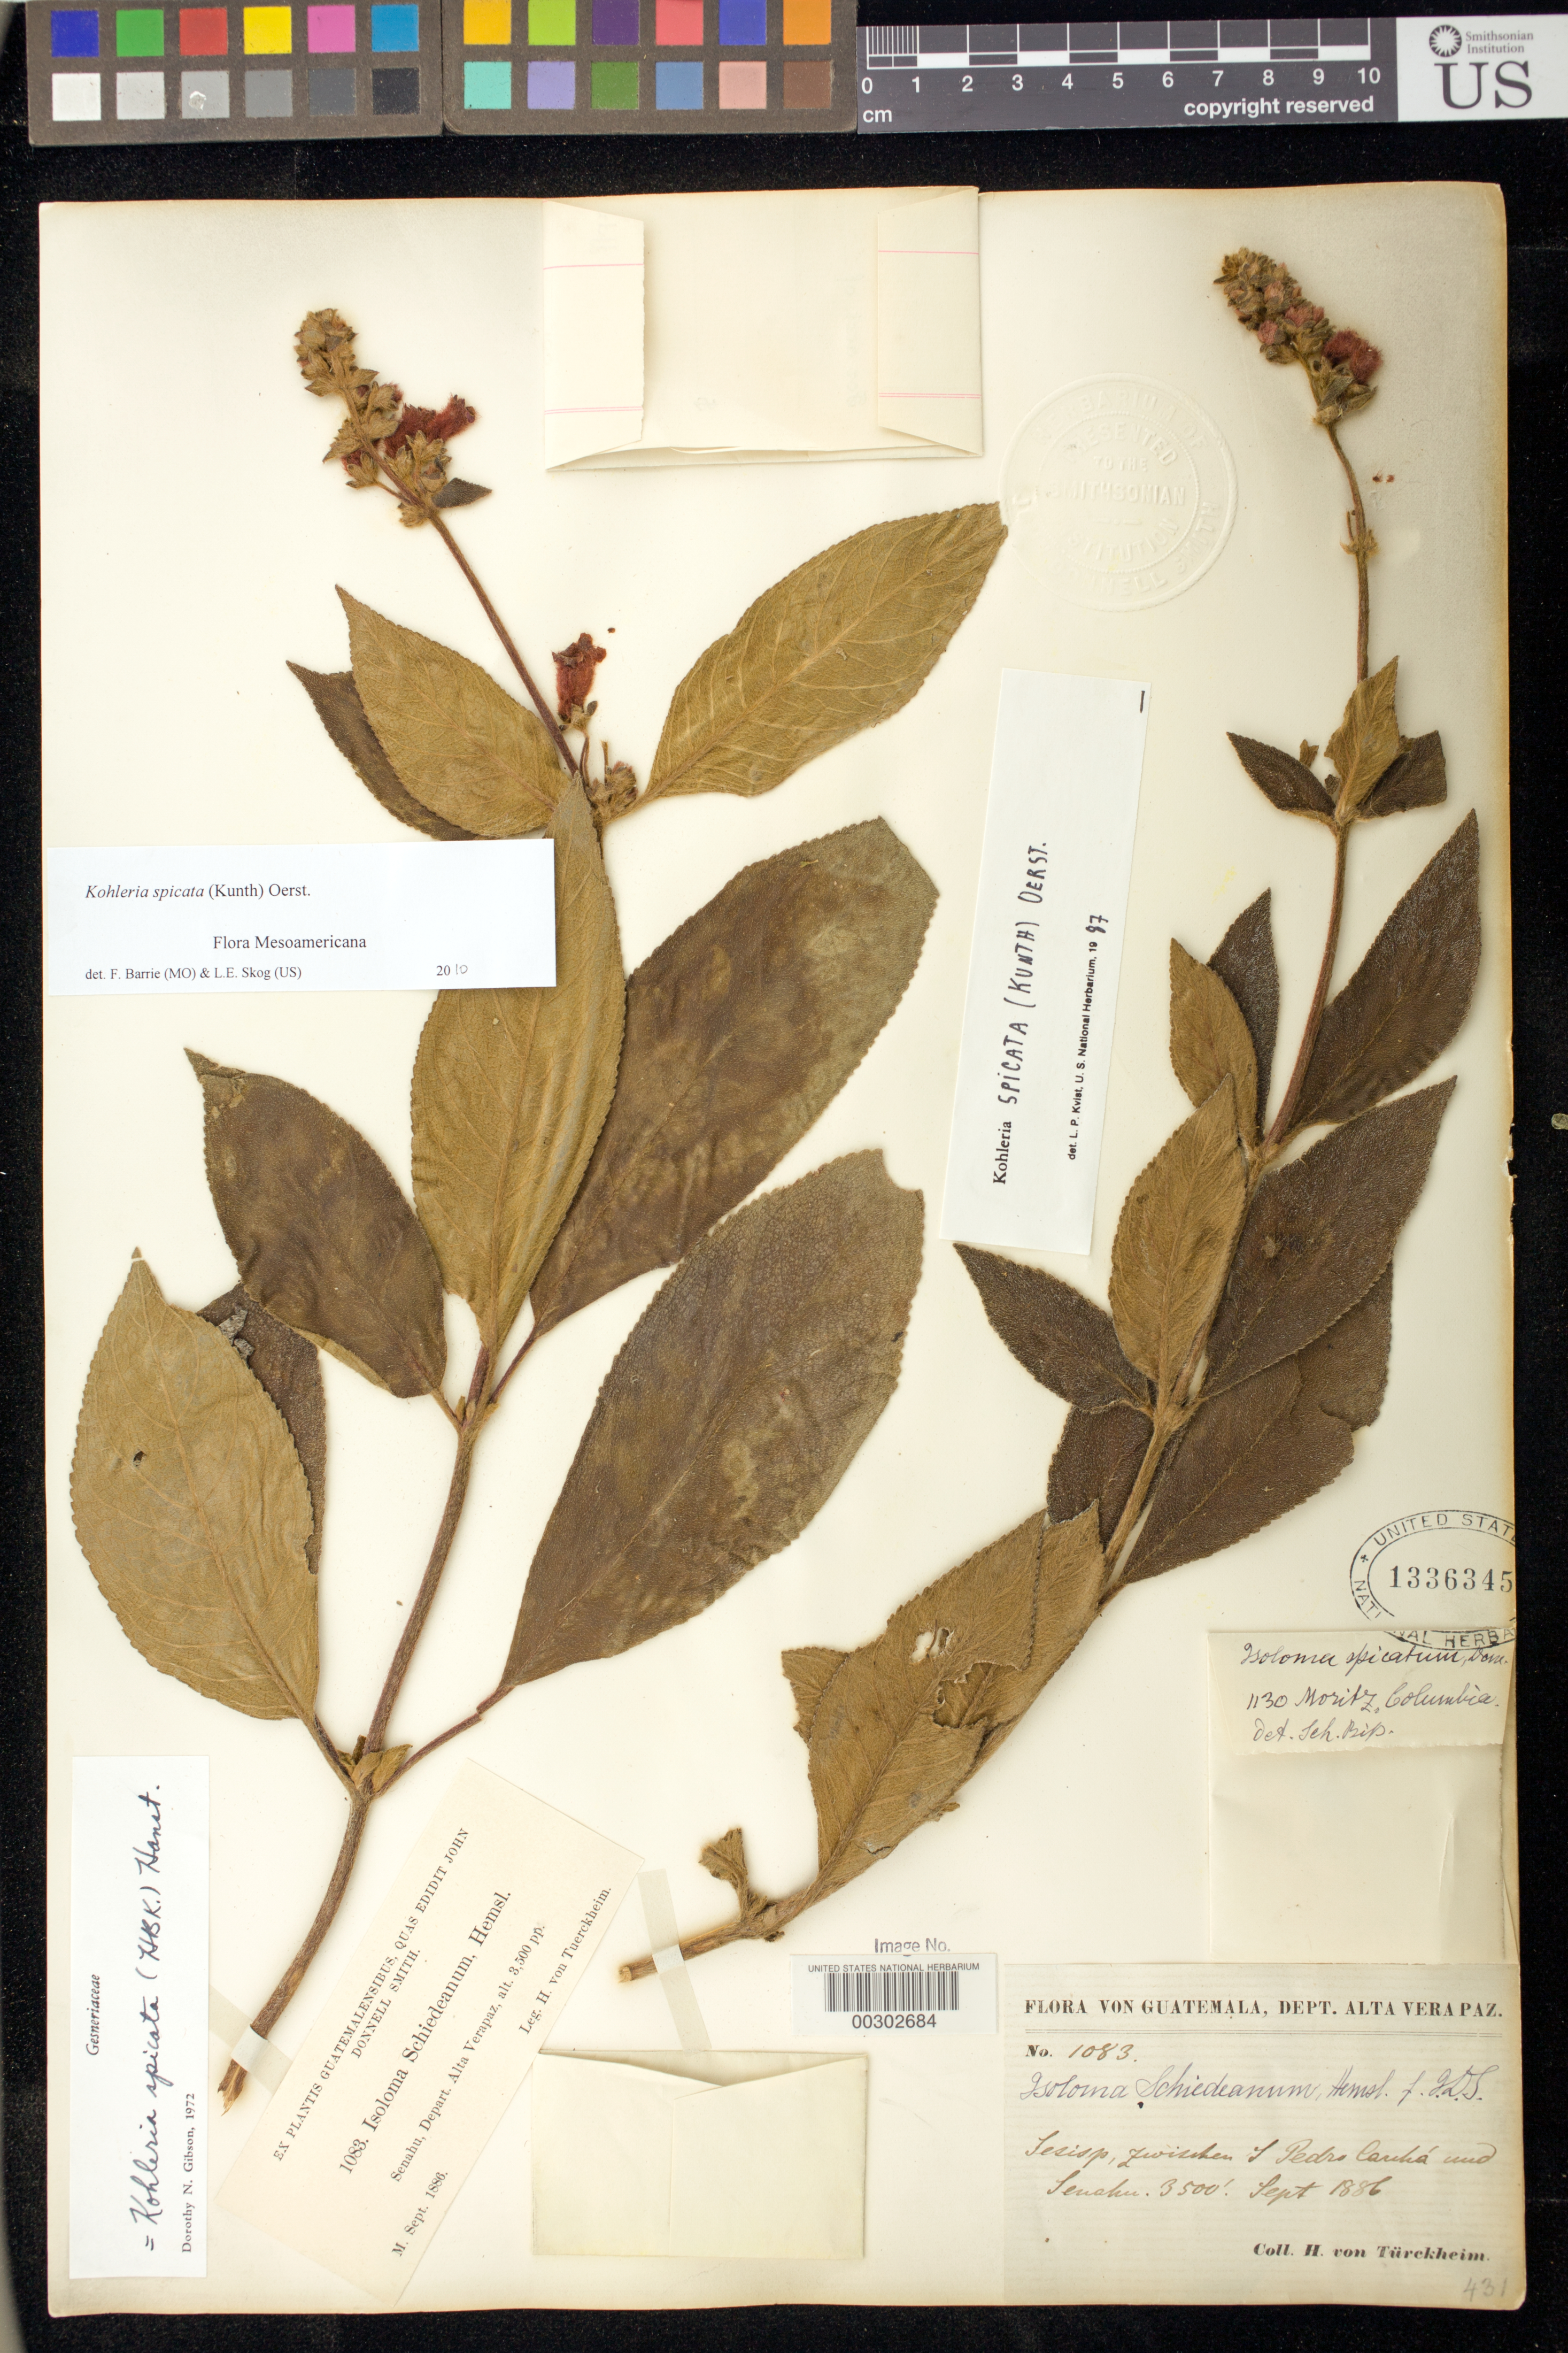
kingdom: Plantae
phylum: Tracheophyta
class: Magnoliopsida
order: Lamiales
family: Gesneriaceae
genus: Kohleria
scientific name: Kohleria spicata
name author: (Kunth) Oerst.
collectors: H. von Türckheim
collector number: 1083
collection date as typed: Sep 1886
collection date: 1886-09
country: Guatemala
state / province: Alta Verapaz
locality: Sessip, between Pedro Caulia and Senahu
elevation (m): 1067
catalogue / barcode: US 1336345